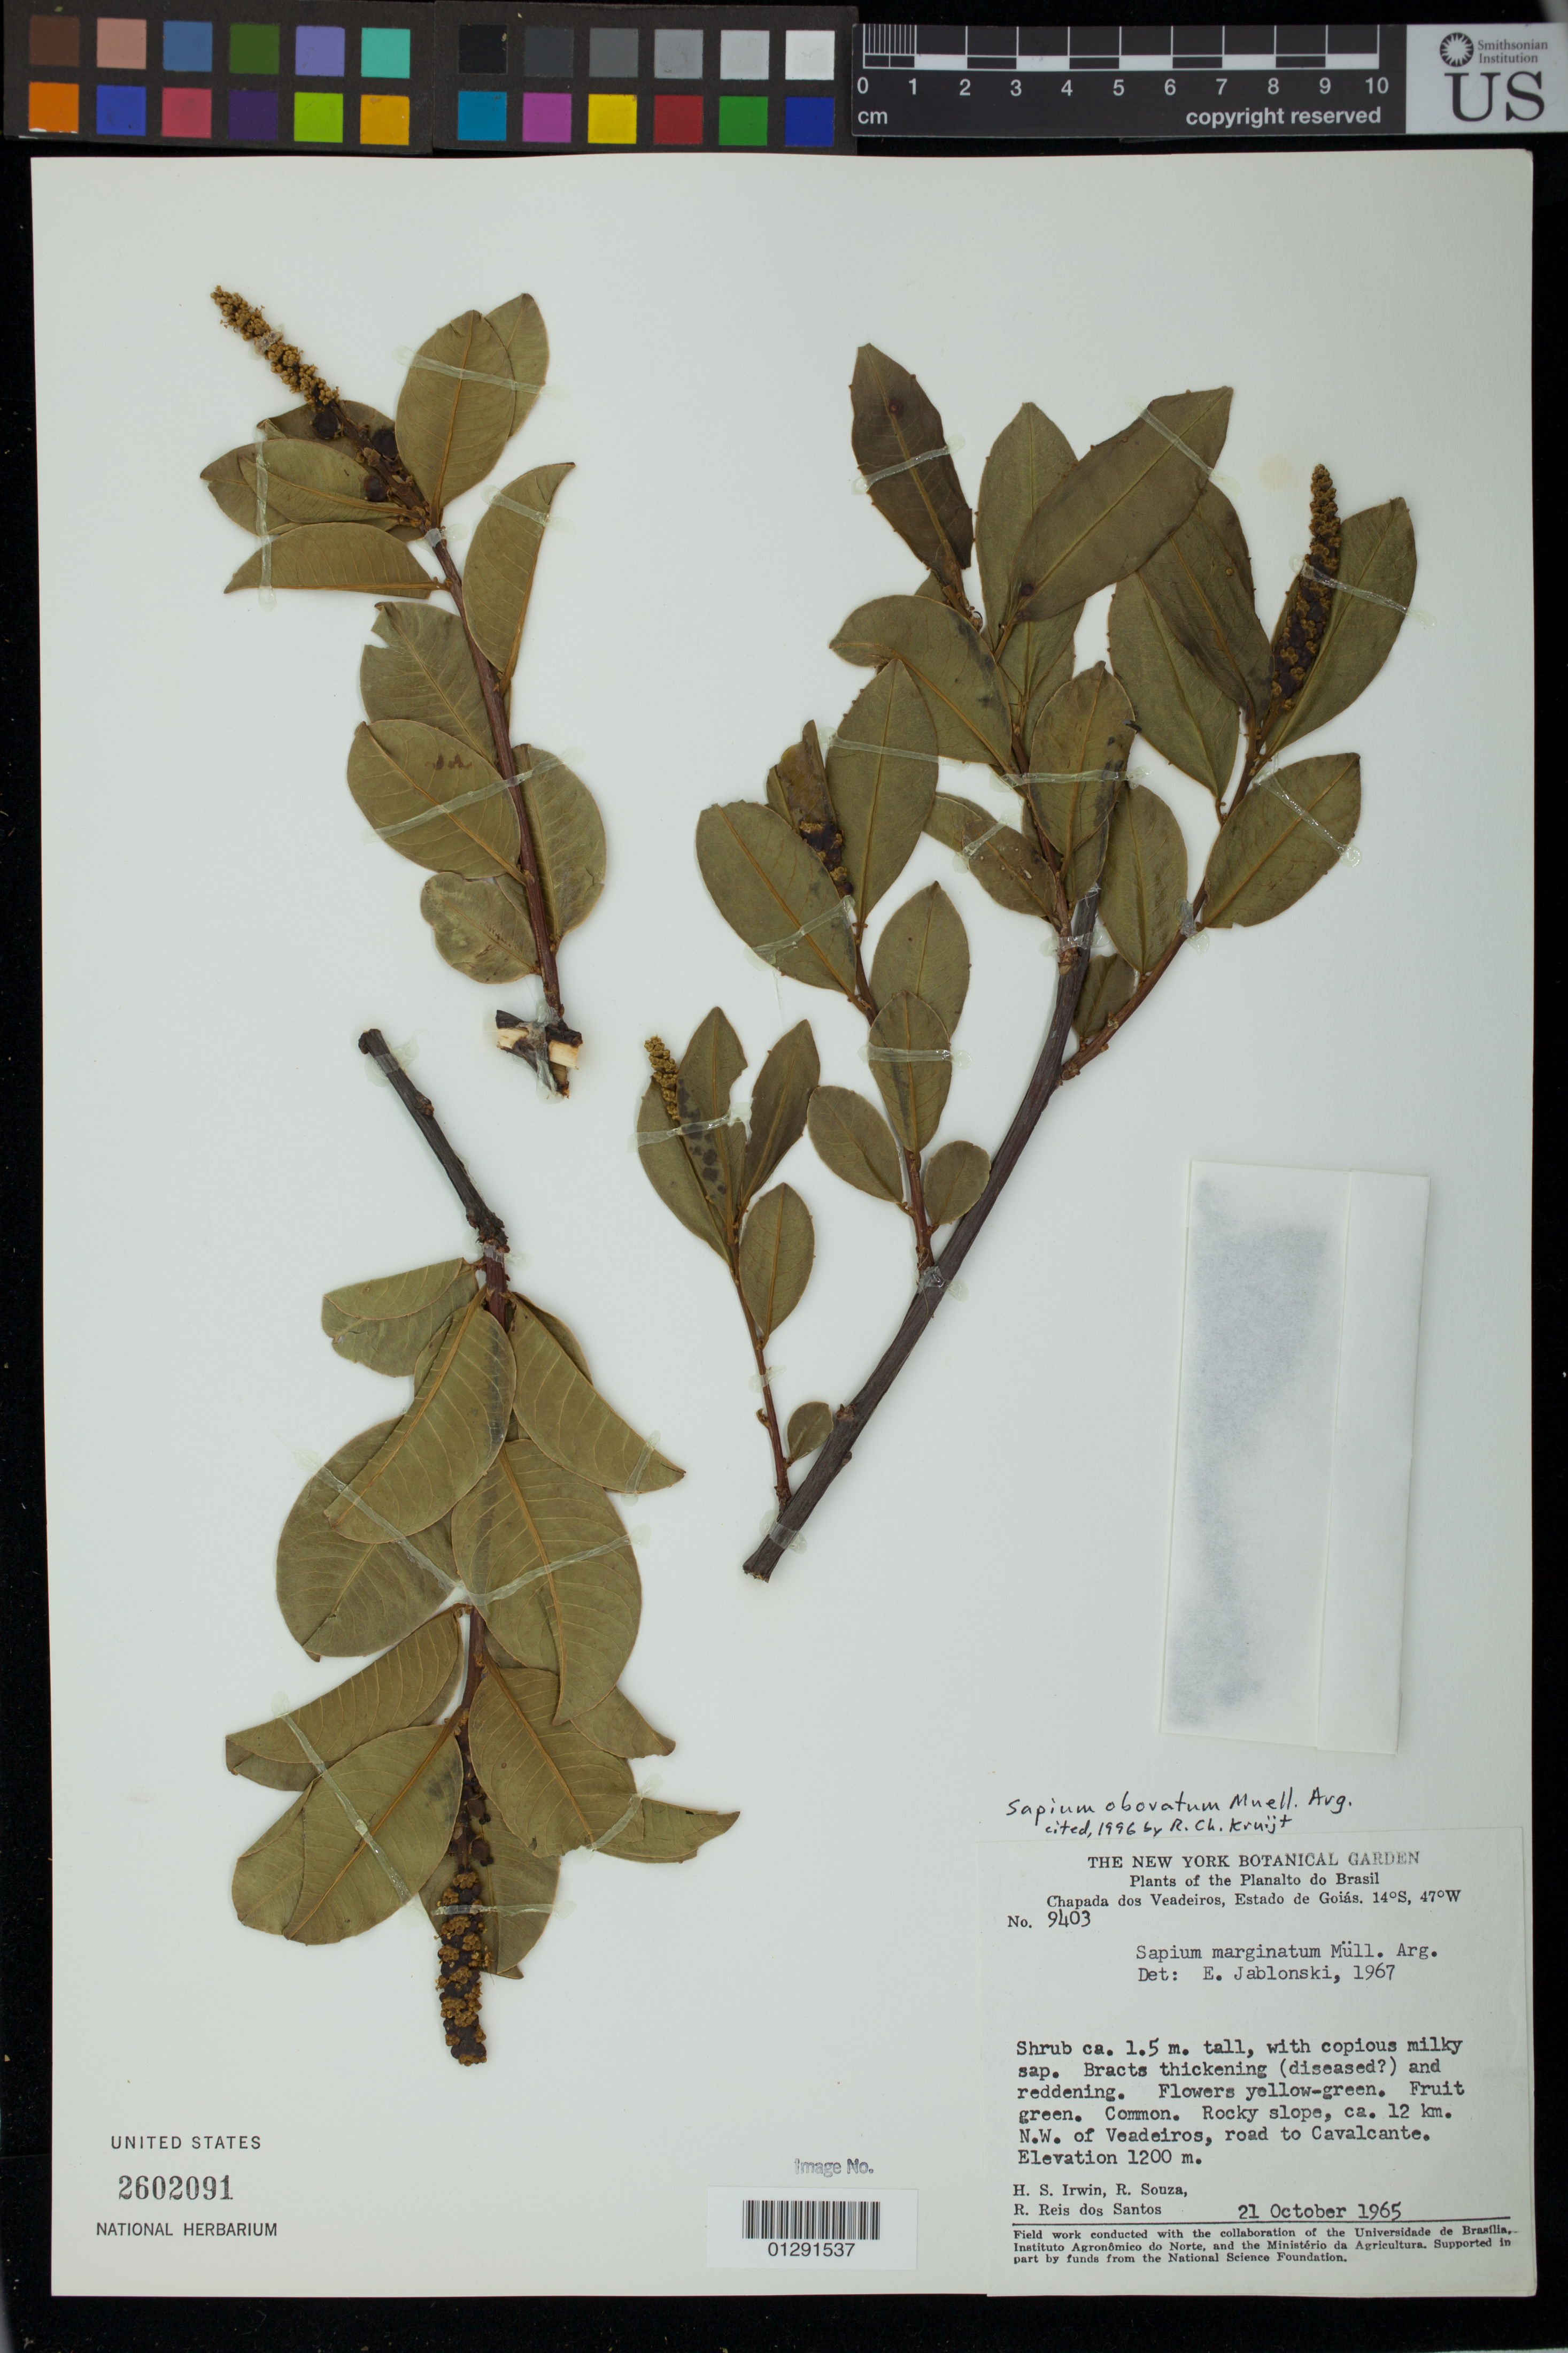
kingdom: Plantae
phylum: Tracheophyta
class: Magnoliopsida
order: Malpighiales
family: Euphorbiaceae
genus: Sapium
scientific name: Sapium obovatum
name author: Klotzsch ex Müll. Arg.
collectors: H. Irwin, R. Souza & R. Reis dos Santos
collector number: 9403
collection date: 1965-10-21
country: Brazil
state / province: Goias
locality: Rocky slope ca. 12 km. N.W. of Veadeiros, road to Cavalcante.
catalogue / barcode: US 2602091